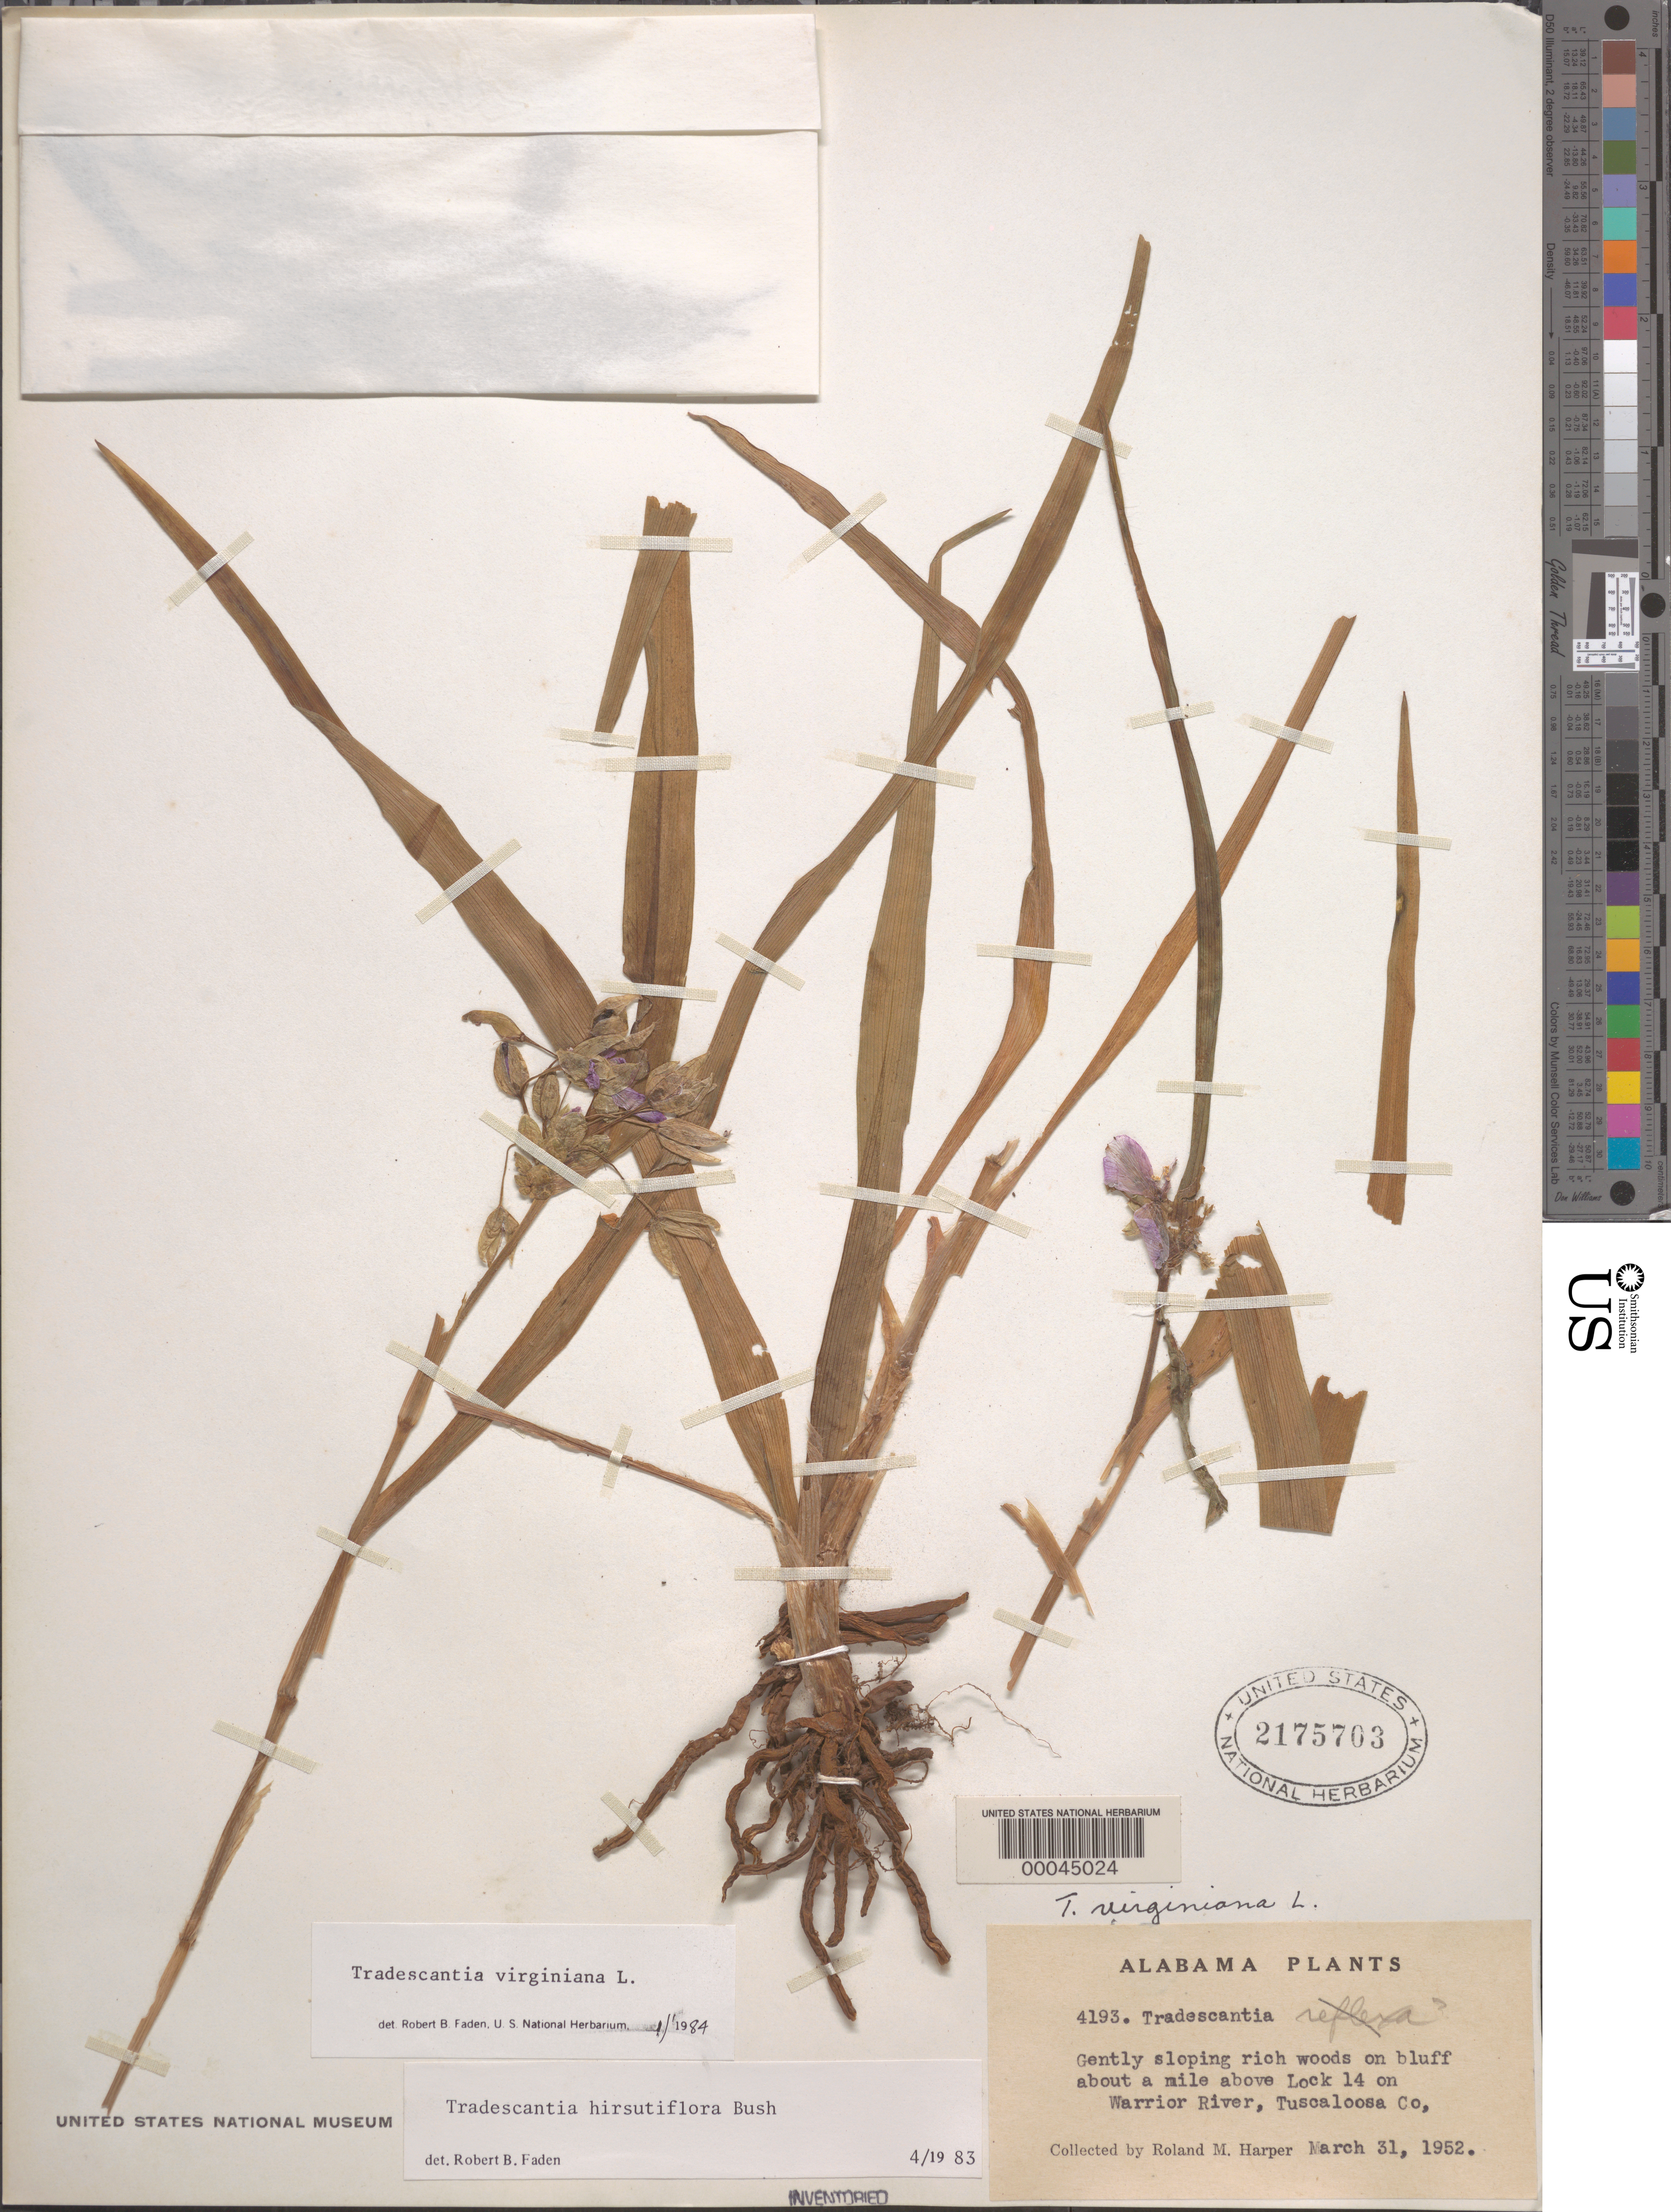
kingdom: Plantae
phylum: Tracheophyta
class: Liliopsida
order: Commelinales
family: Commelinaceae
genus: Tradescantia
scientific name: Tradescantia virginiana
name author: L.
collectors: R. M. Harper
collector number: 4193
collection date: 1952-03-31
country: United States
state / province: Alabama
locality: Gently sloping rich woods on bluff about a mile above Lock 14 on Warrior River, Tuscaloosa Co.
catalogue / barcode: US 2175703